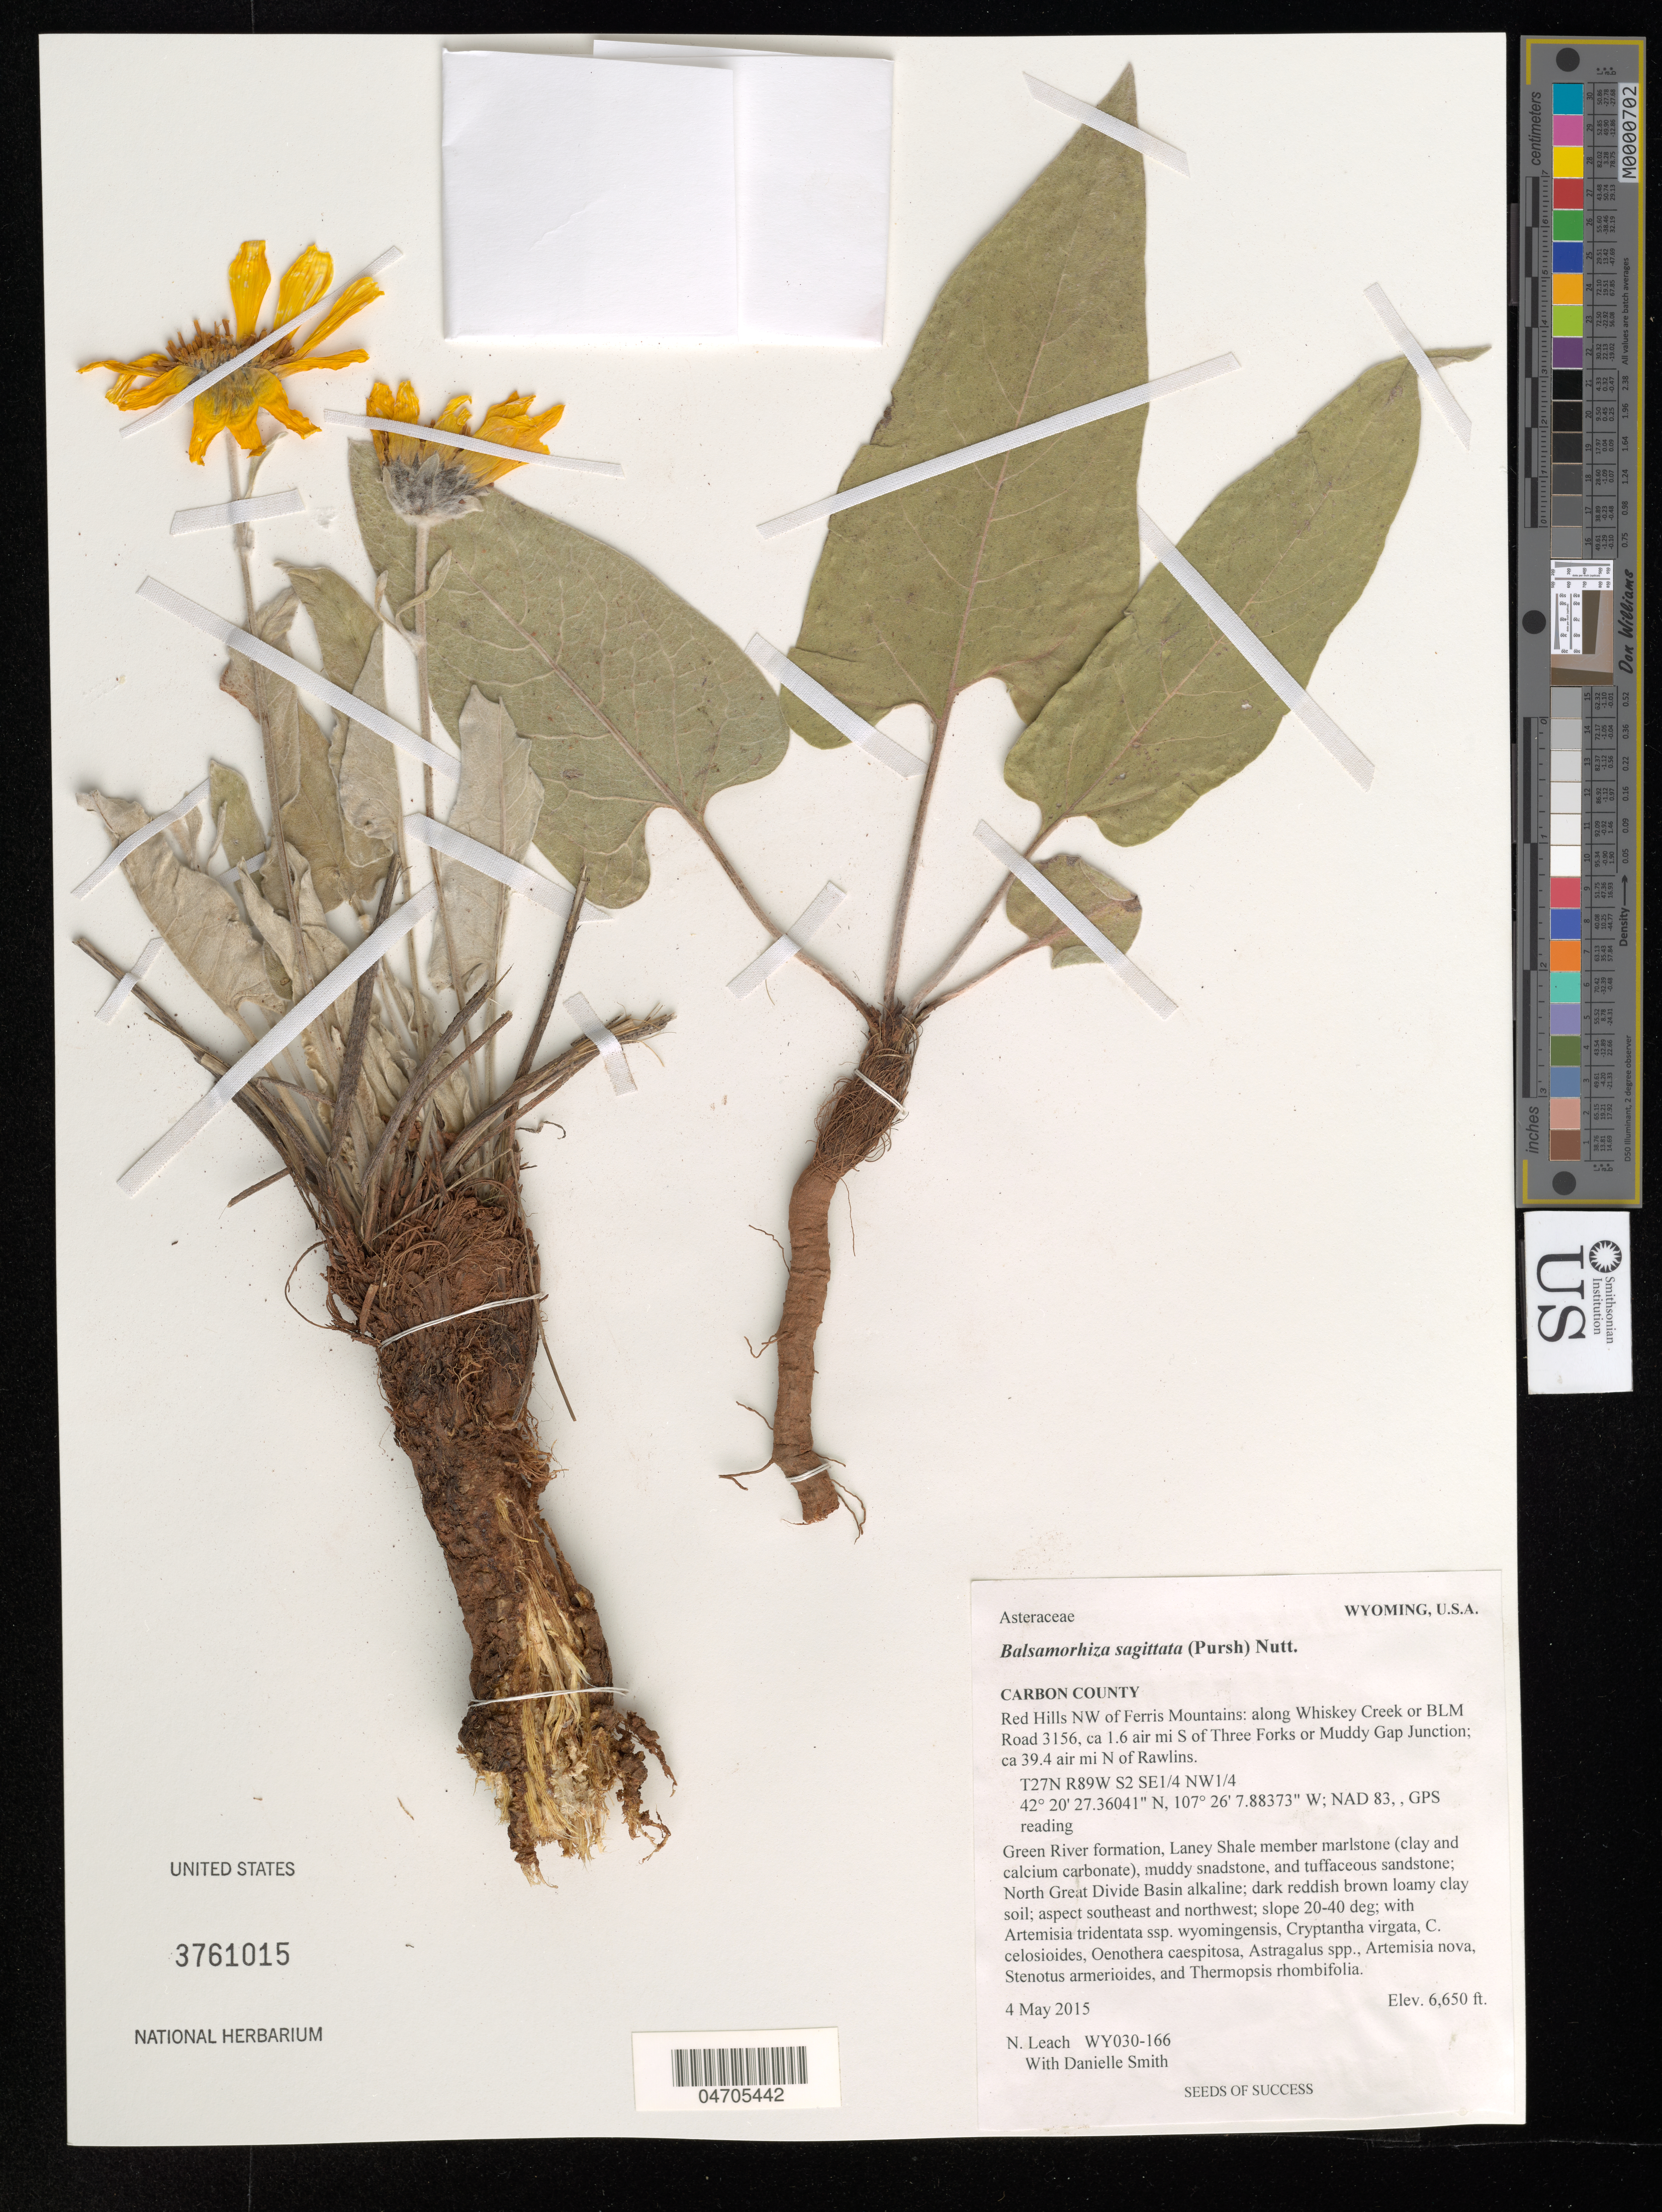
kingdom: Plantae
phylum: Tracheophyta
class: Magnoliopsida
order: Asterales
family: Asteraceae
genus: Balsamorhiza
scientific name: Balsamorhiza sagittata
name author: (Pursh) Nutt.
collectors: N. Leach & D. Smith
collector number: WY030-166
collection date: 2015-05-04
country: United States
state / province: Wyoming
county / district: Carbon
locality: Carbon County. Red Hills NW of Ferris Mountains: along Whiskey Creek or BLM Road 3156, ca. 1.6 air mi S of Three Forks or Muddy Gap Junction; ca 39.4 air mi N of Rawlins. T27N R89W S2 SE1/4 NW1/4. NAD 83. Green River formation, Laney Shale member marlstone, North Great Divide Basin alkaline; aspect southeast and northwest; slope 20-40 deg.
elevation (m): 2027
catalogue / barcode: US 3761015